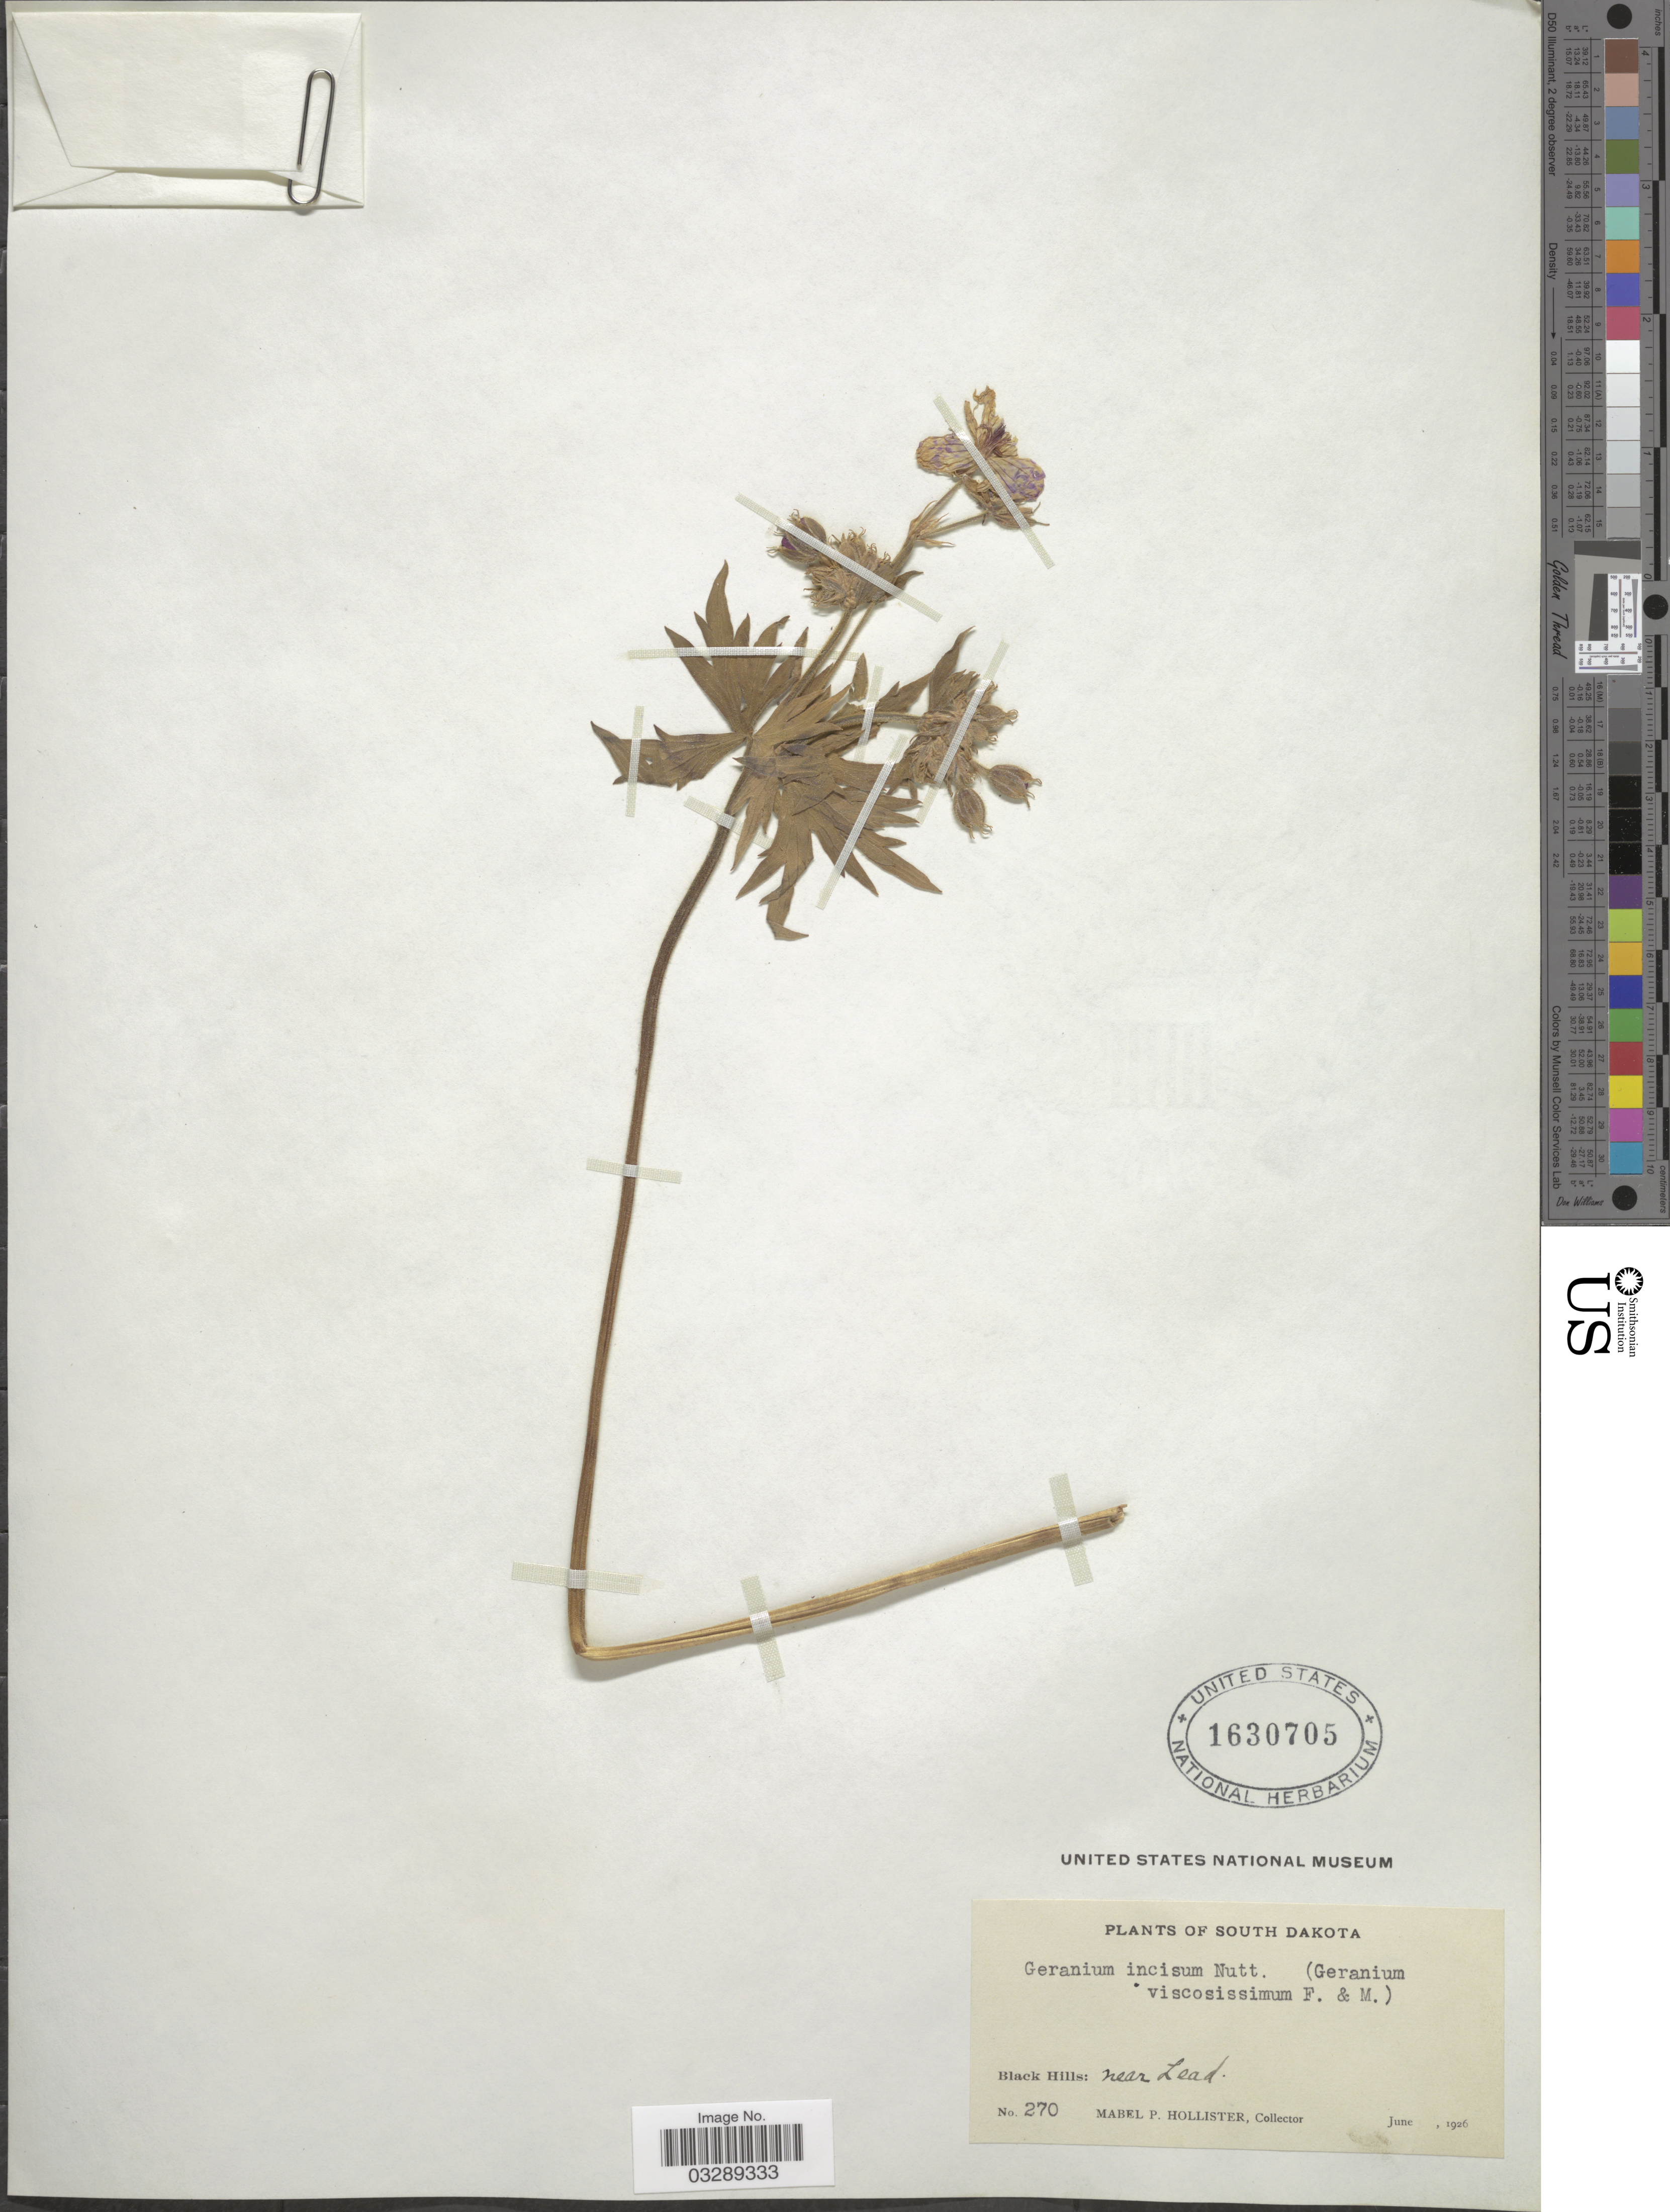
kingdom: Plantae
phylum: Tracheophyta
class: Magnoliopsida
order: Geraniales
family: Geraniaceae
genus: Geranium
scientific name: Geranium viscosissimum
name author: Fisch. & C.A. Mey.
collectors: M. Hollister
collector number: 270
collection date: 1926-06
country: United States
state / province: South Dakota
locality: Black Hills: near Lead.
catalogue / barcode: US 1630705